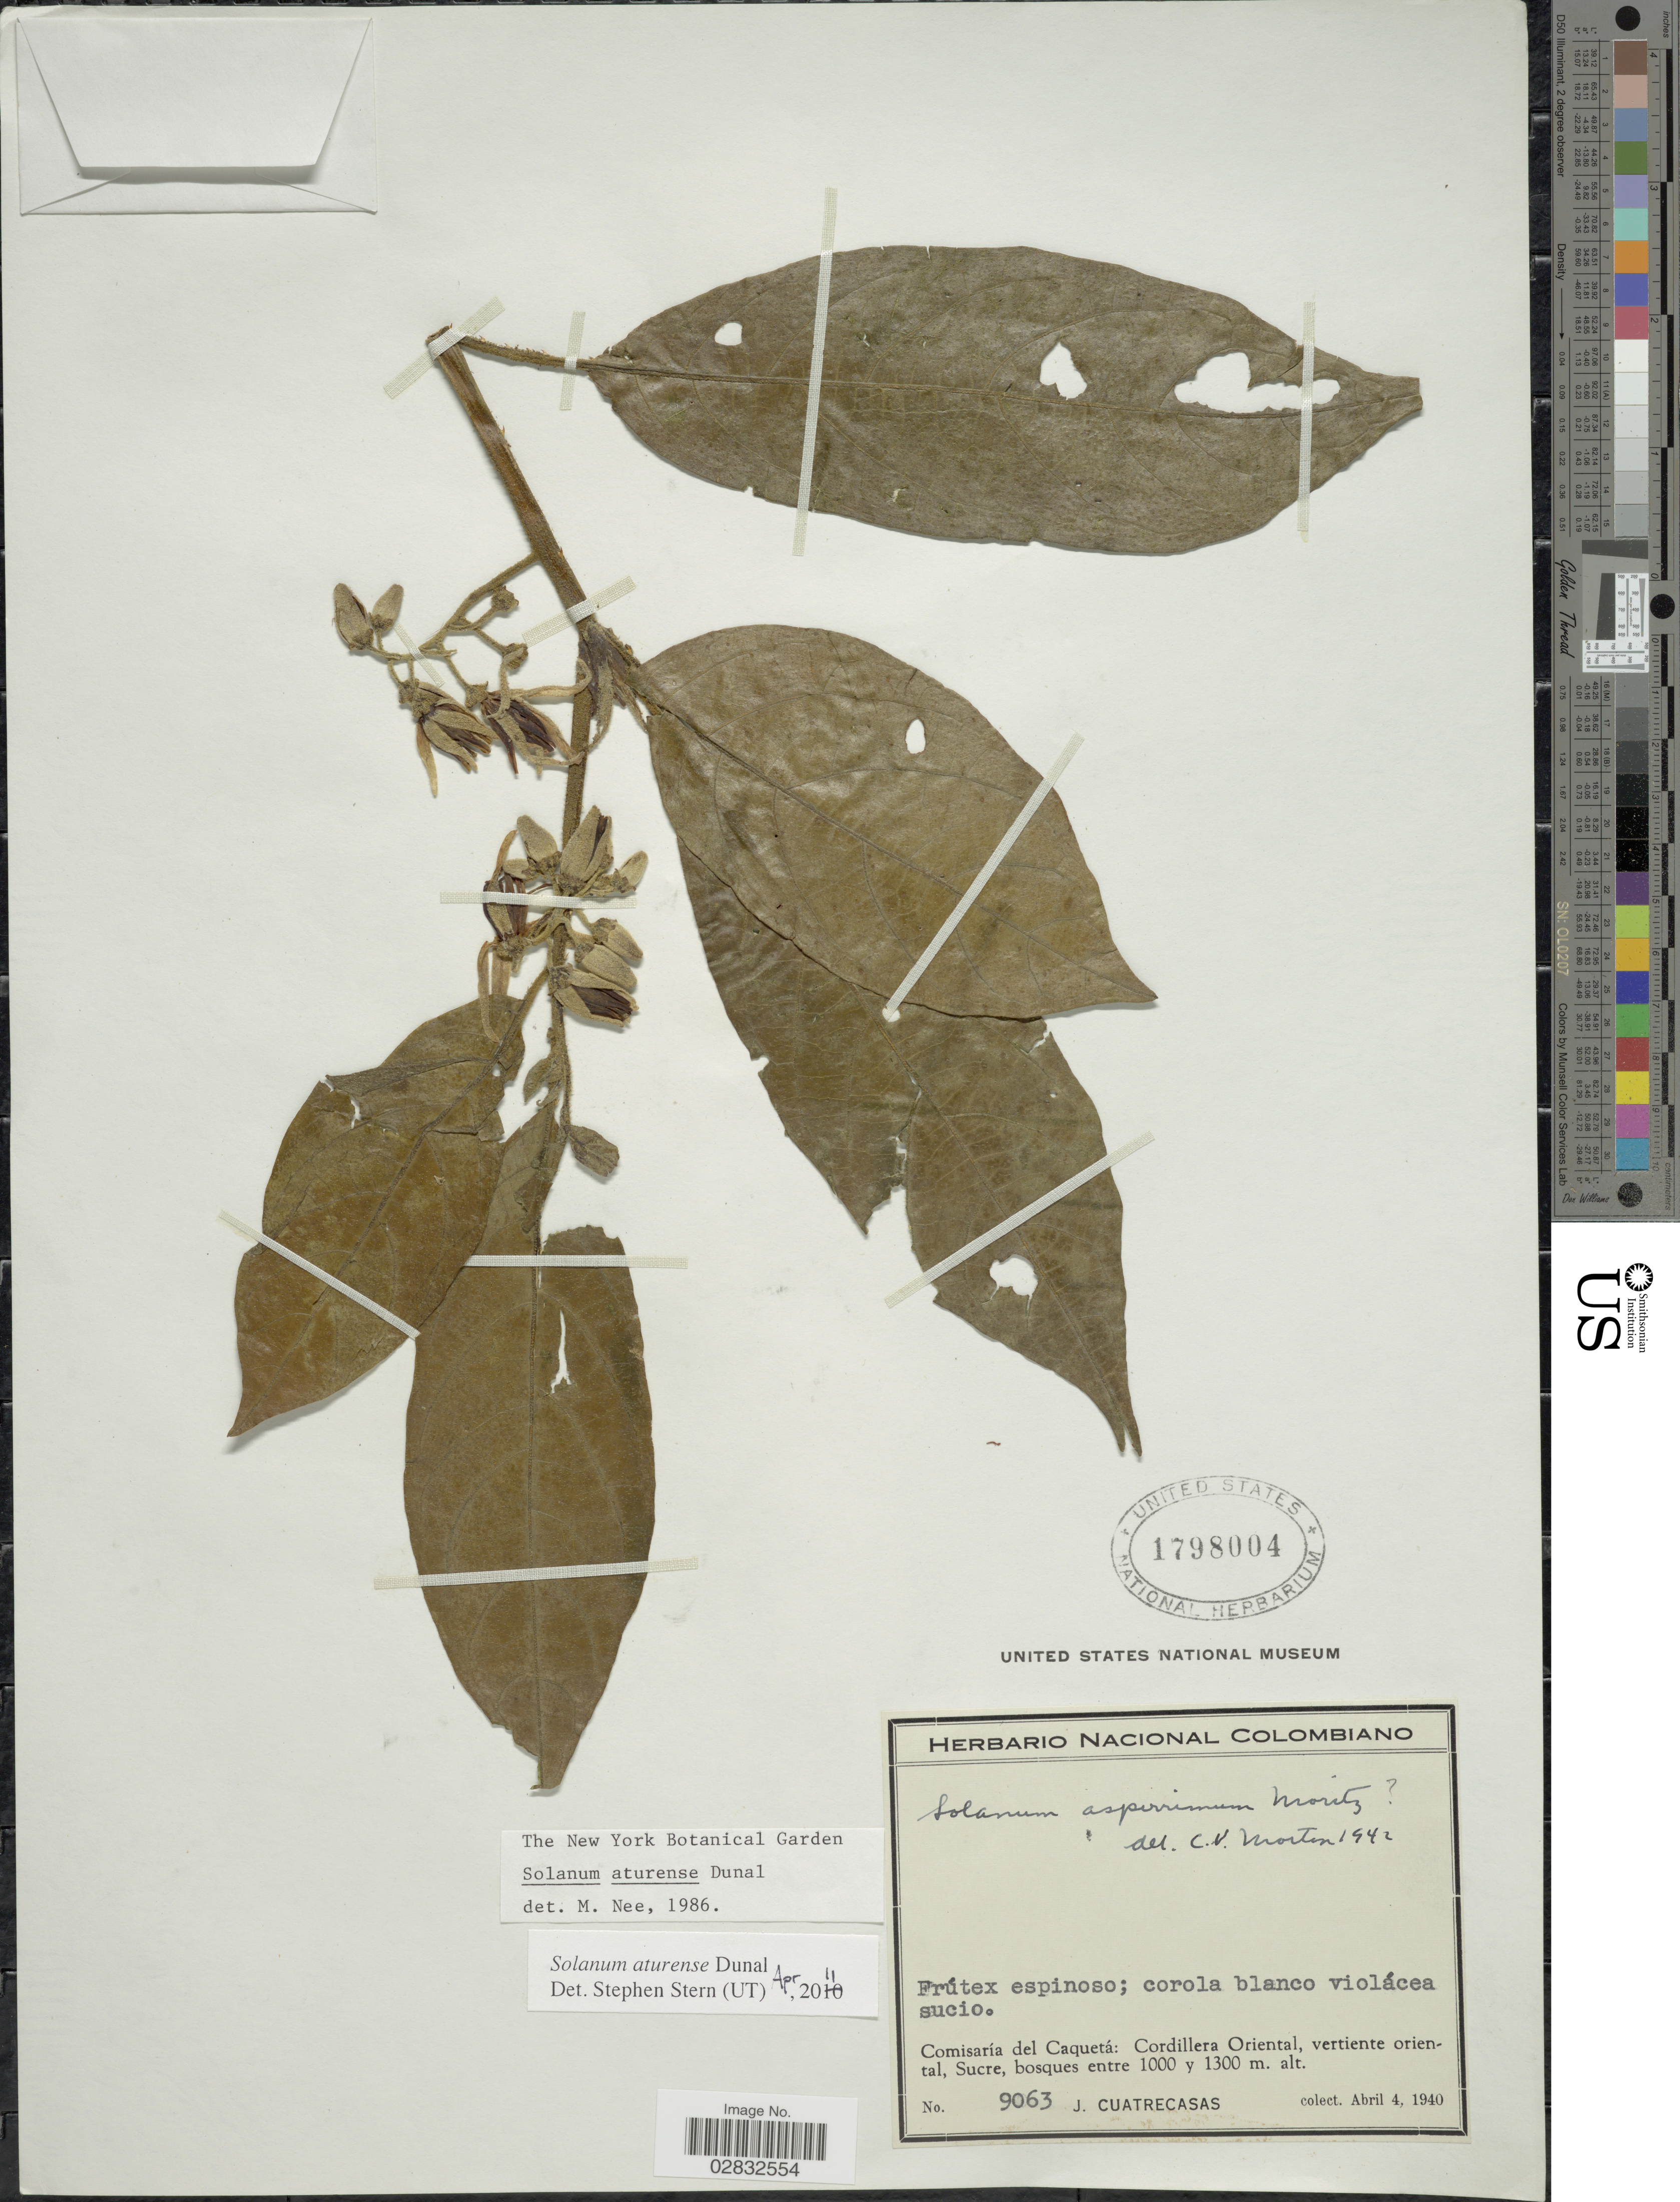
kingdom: Plantae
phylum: Tracheophyta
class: Magnoliopsida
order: Solanales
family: Solanaceae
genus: Solanum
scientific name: Solanum aturense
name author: Humb. & Bonpl. ex Dunal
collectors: J. Cuatrecasas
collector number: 9063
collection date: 1940-04-04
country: Colombia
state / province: Caquetá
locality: Comisaría del Caquetá, Cordillera Oriental, vertiente oriental, Sucre.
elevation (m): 1000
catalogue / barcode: US 1798004